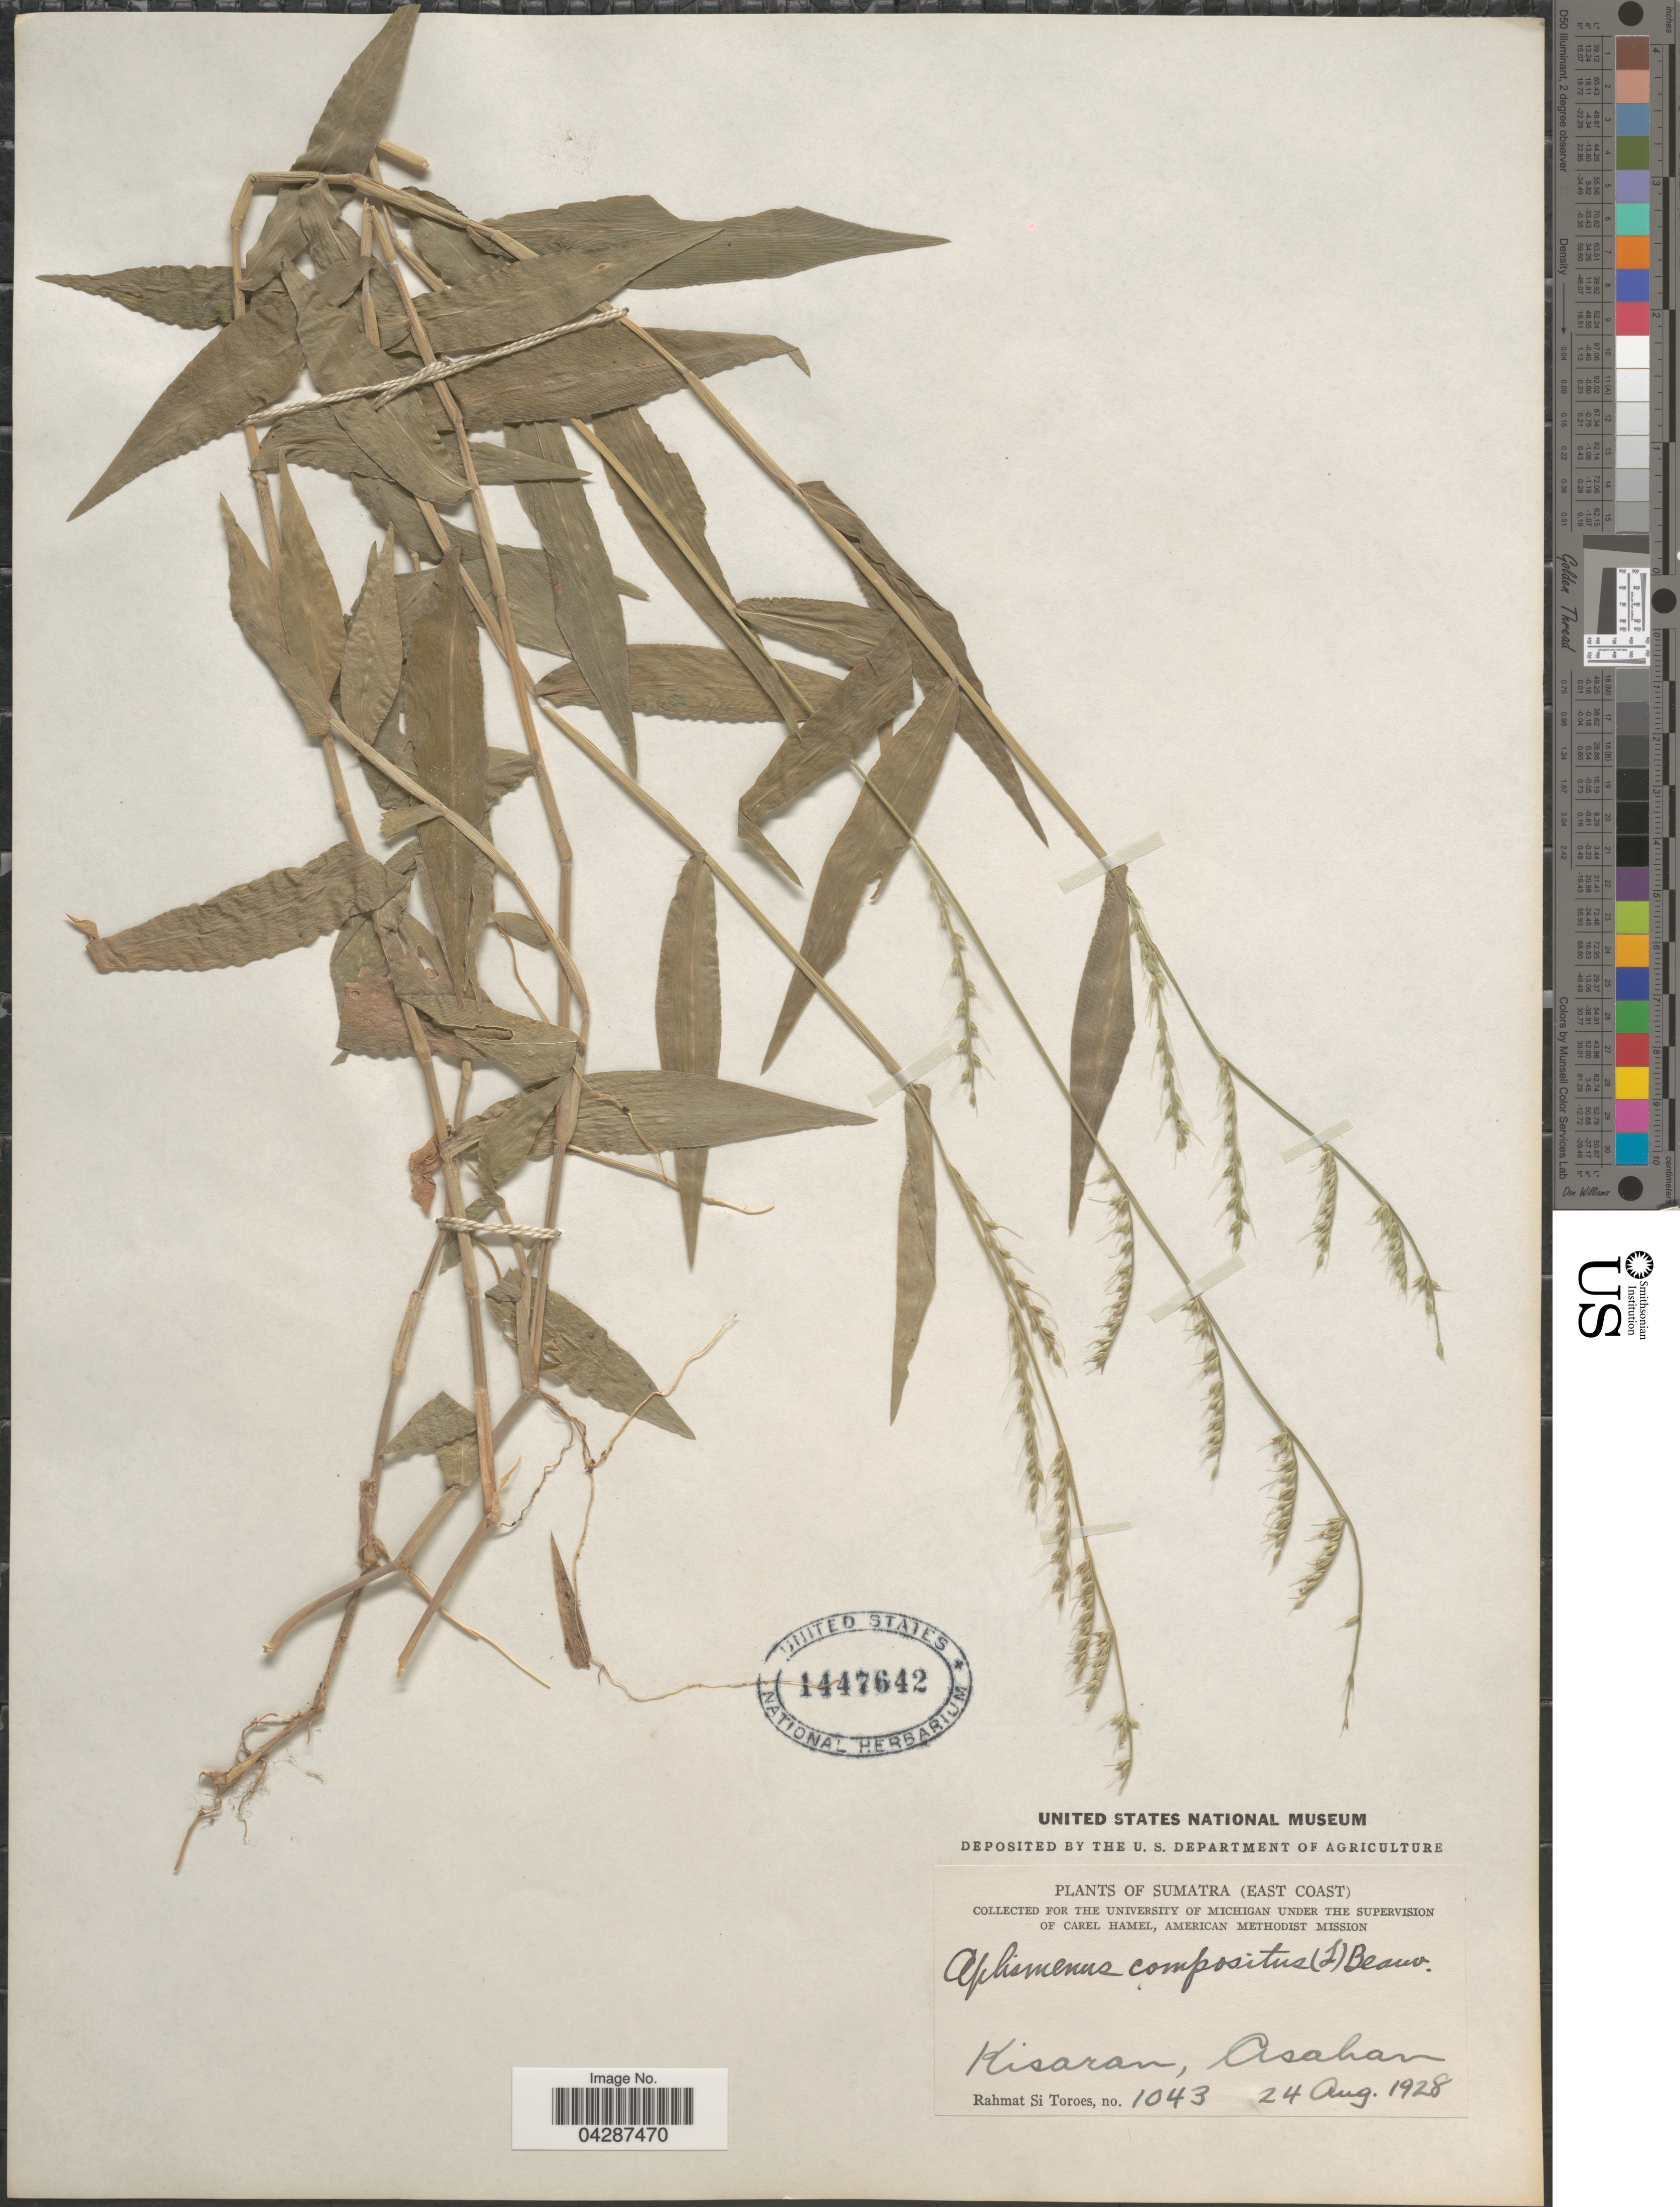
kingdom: Plantae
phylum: Tracheophyta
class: Liliopsida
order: Poales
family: Poaceae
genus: Oplismenus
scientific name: Oplismenus compositus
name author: (L.) P. Beauv.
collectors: Rahmat Si Boeea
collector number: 1043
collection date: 1928-08-24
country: Indonesia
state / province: Sumatra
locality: (East Coast). Kisaran, Asahan.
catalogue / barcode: US 1447642